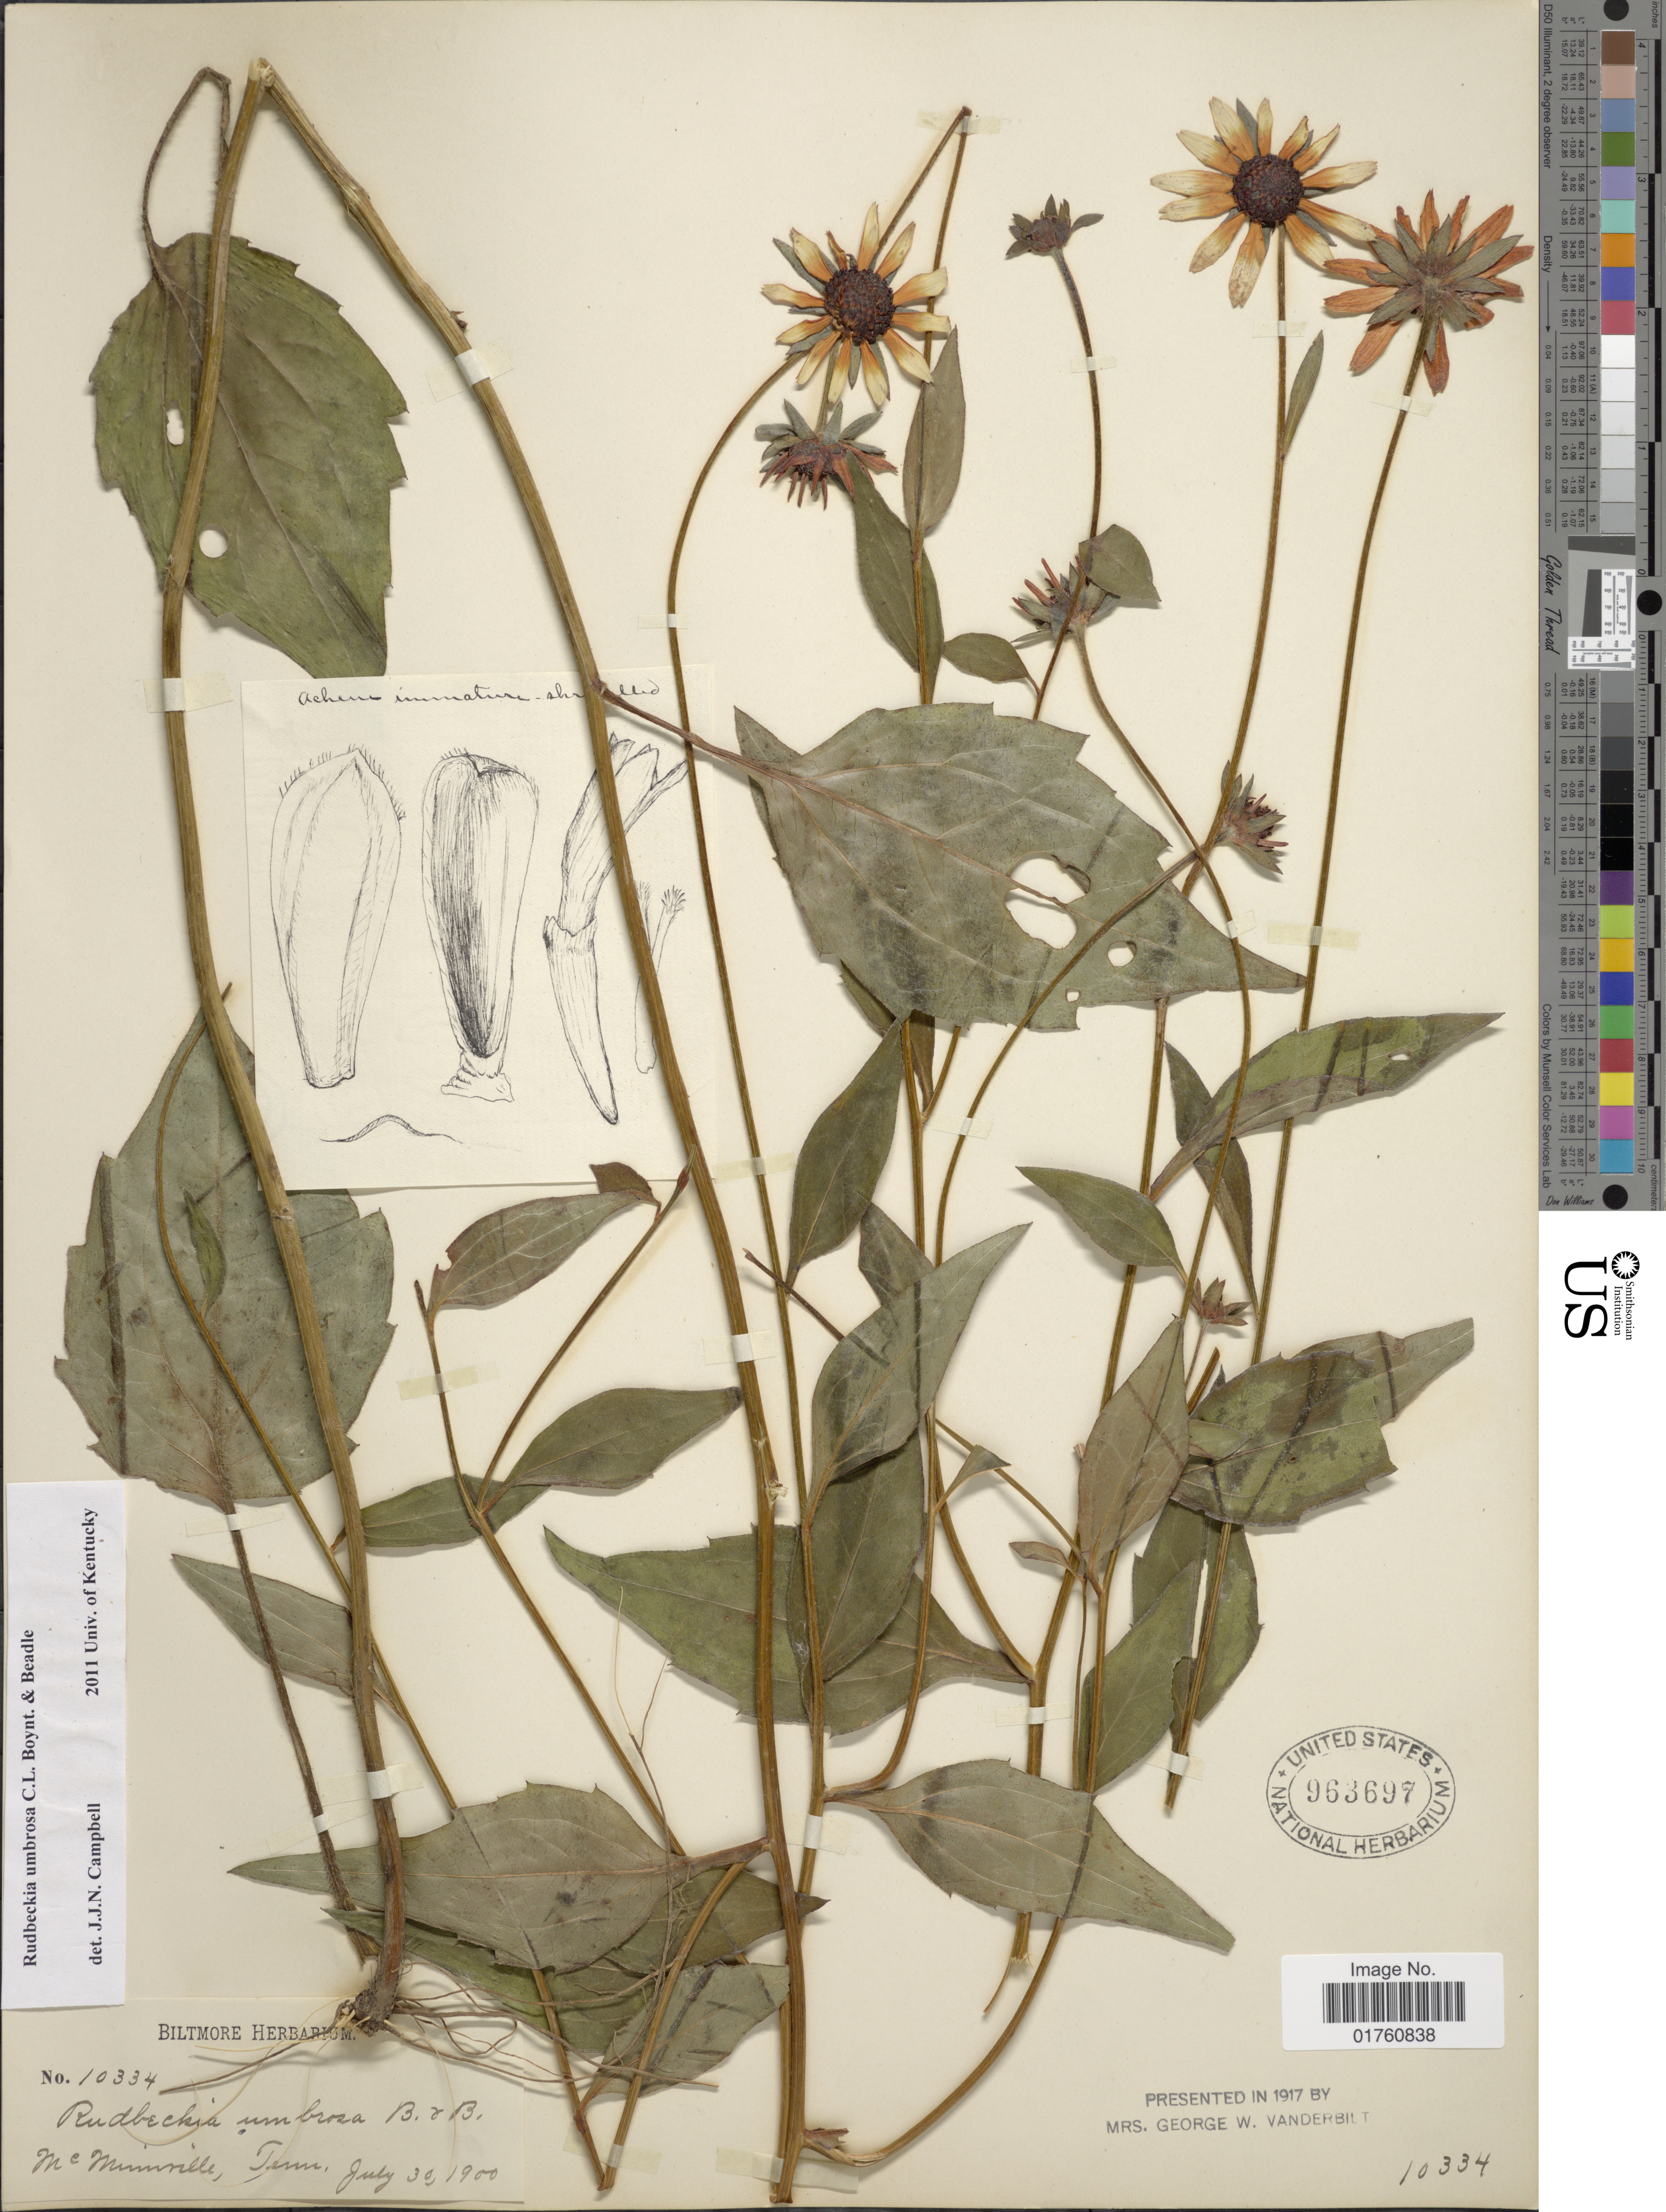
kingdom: Plantae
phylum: Tracheophyta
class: Magnoliopsida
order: Asterales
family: Asteraceae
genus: Rudbeckia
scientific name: Rudbeckia fulgida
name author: Aiton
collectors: ex herb. Biltmore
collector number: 10334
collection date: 1900-07-30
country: United States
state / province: Tennessee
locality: Mc Minnville, Tenn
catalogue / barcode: US 963697